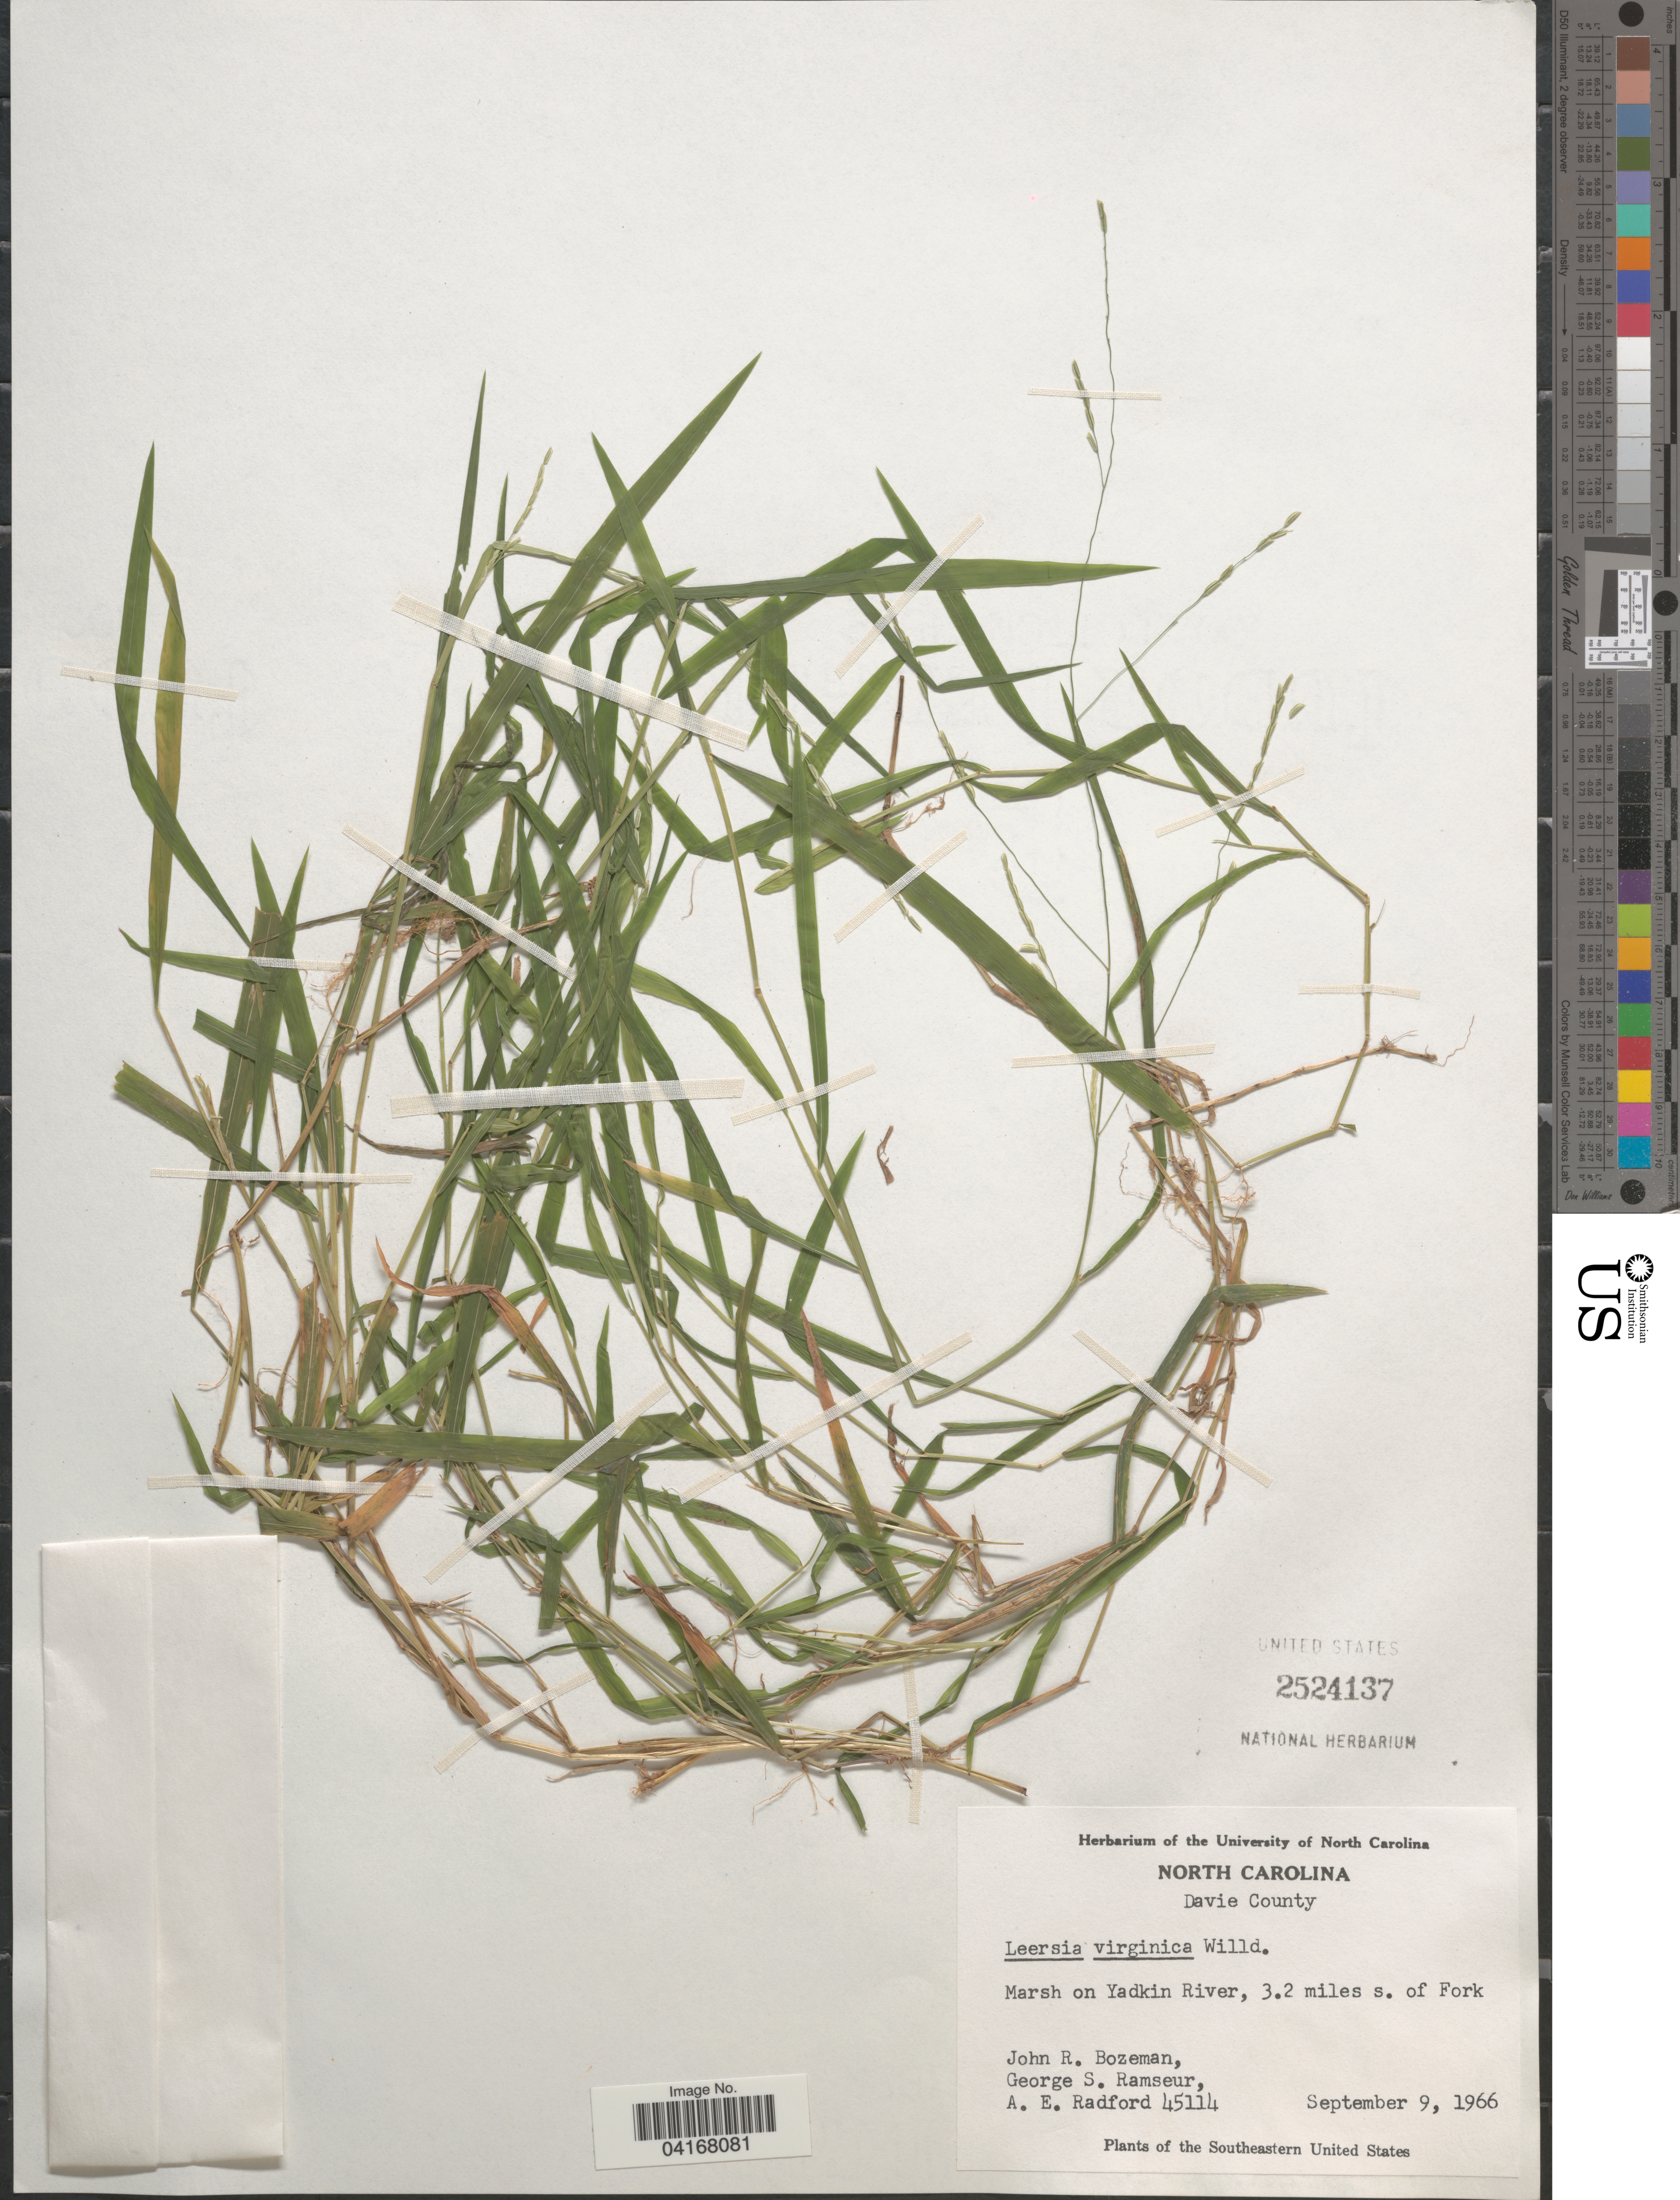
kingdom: Plantae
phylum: Tracheophyta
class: Liliopsida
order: Poales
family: Poaceae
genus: Leersia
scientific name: Leersia virginica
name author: Willd.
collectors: J. R. Bozeman, G. S. Ramseur & A. E. Radford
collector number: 45114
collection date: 1966-09-09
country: United States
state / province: North Carolina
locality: Davie County. Marsh on Yadkin River, 3.2 miles s. of Fork. The Southeastern United States.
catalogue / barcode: US 2524137